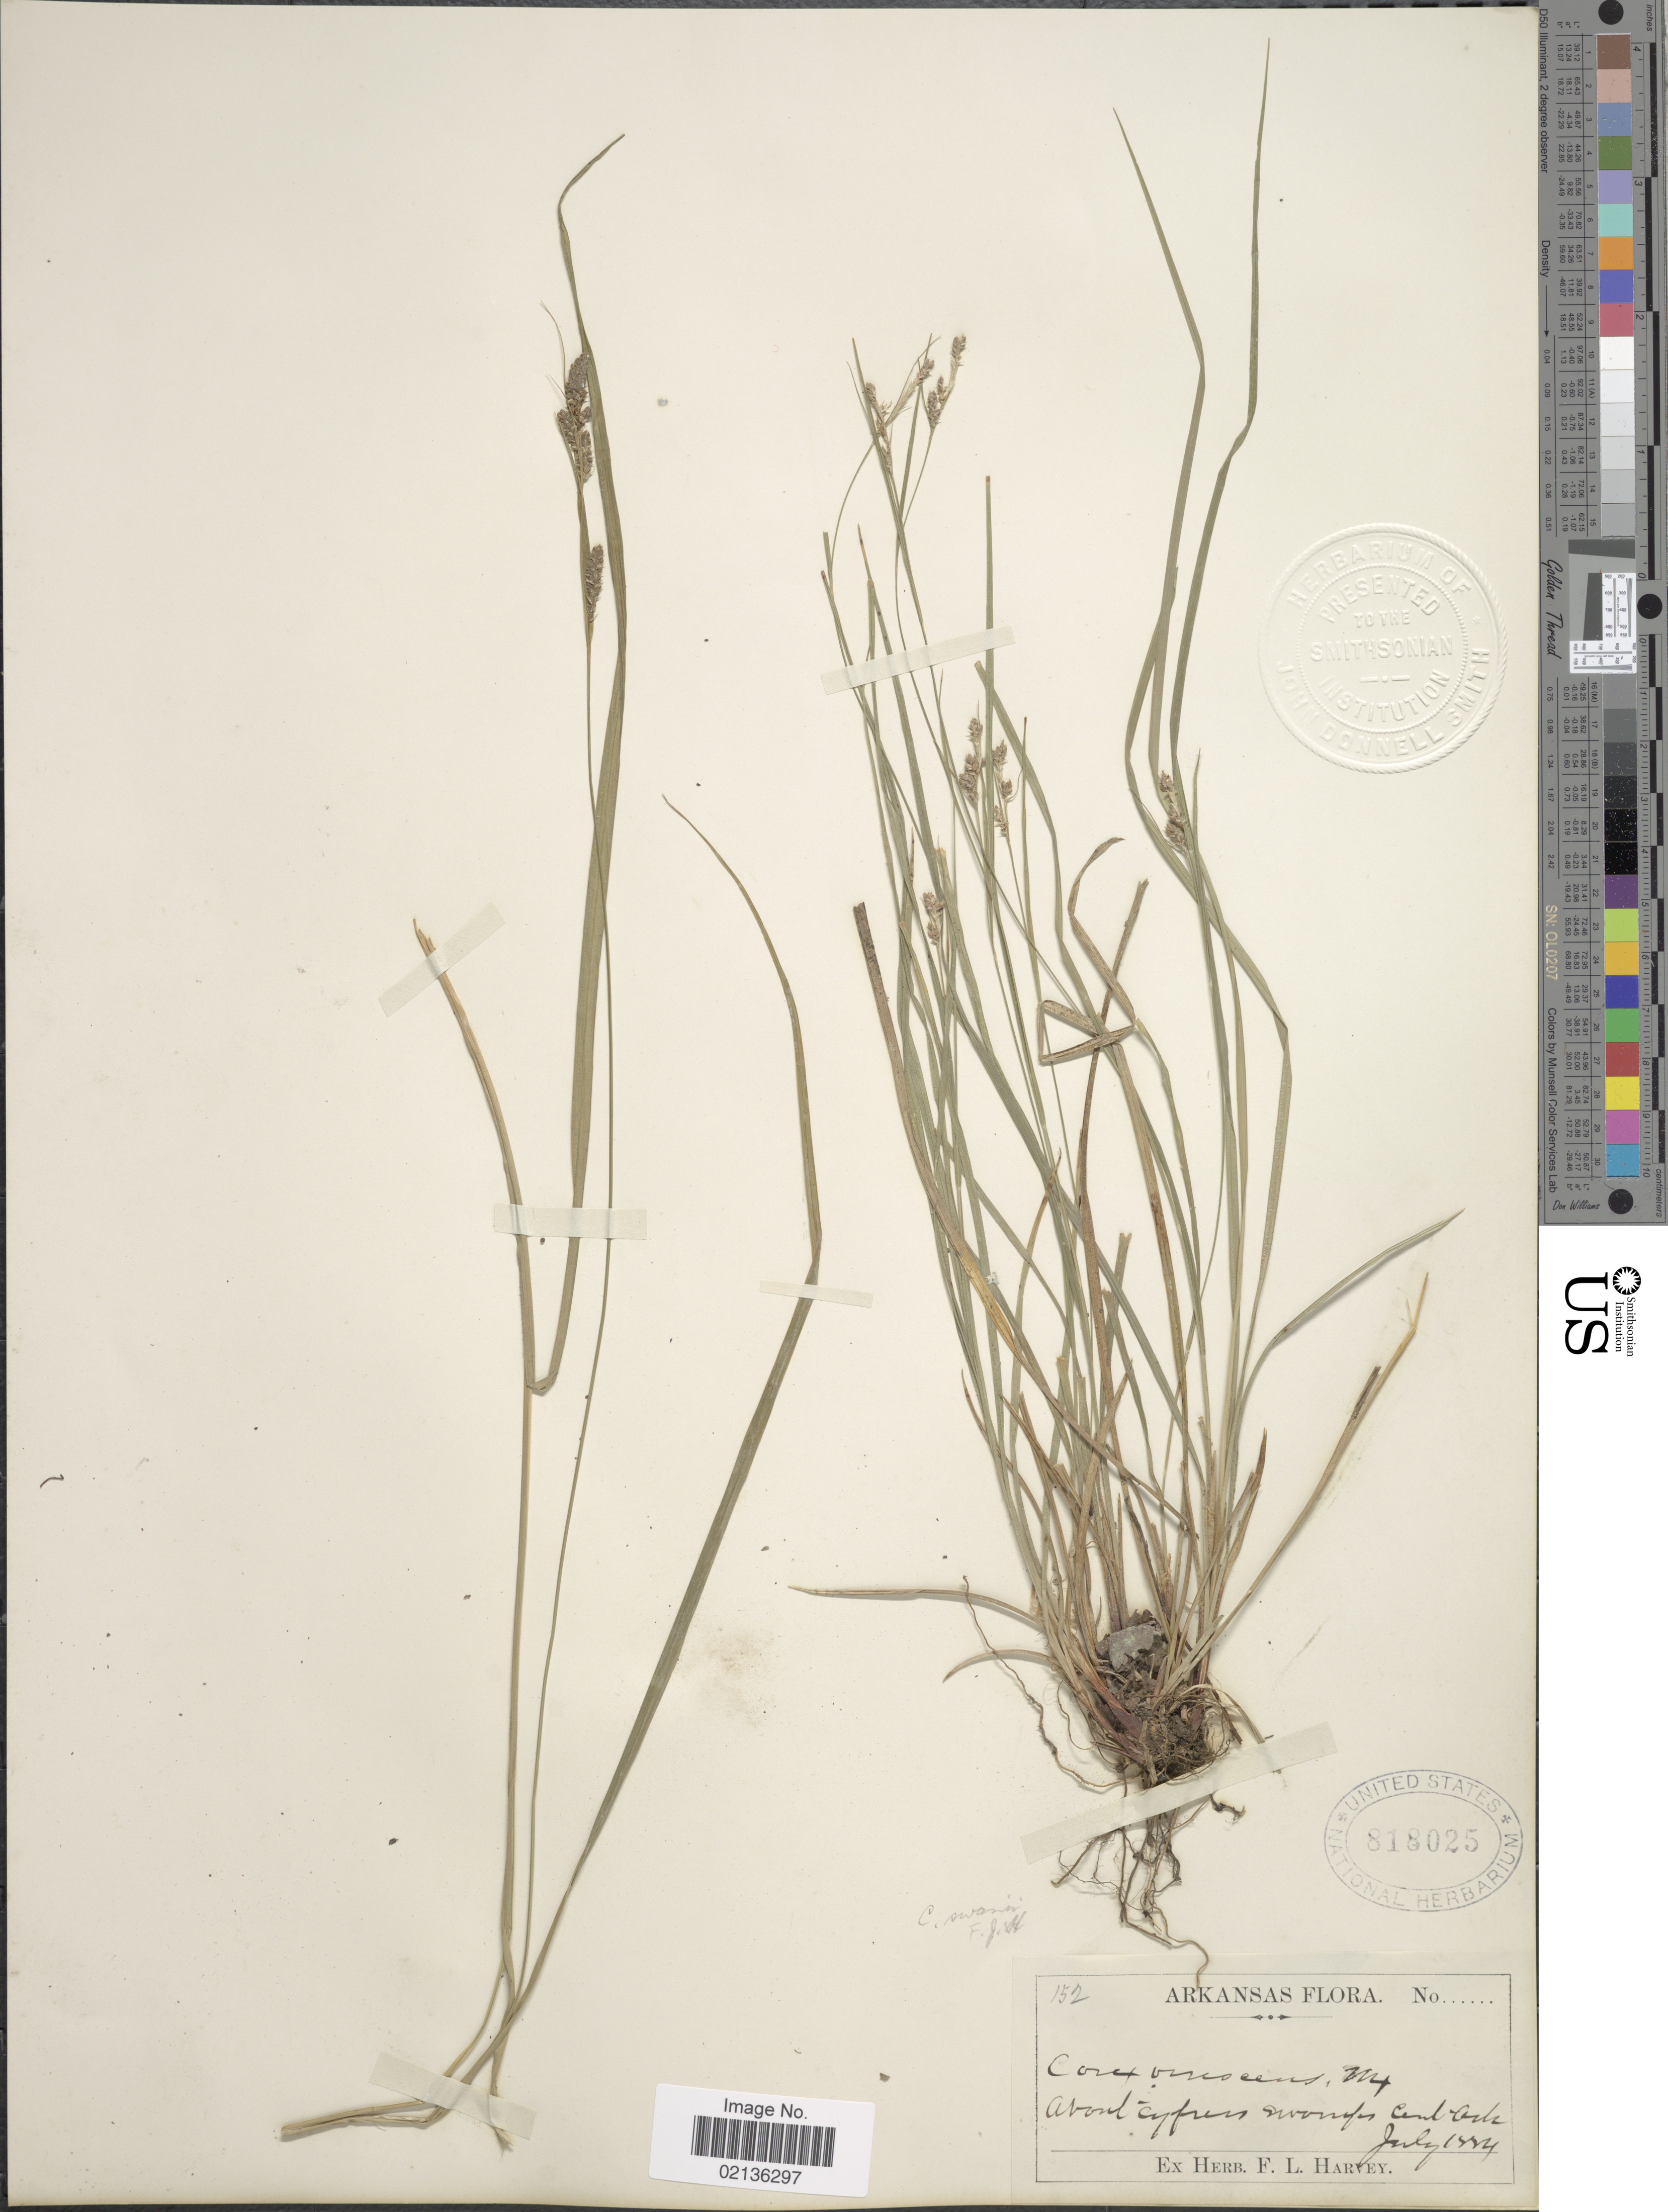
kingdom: Plantae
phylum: Tracheophyta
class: Liliopsida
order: Poales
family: Cyperaceae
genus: Carex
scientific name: Carex swanii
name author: (Fernald) Mack.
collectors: ex herb. F. L. Harvey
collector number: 152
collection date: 1884-07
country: United States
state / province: Arkansas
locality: About cyperus swamps Centr Oaks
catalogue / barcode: US 818025